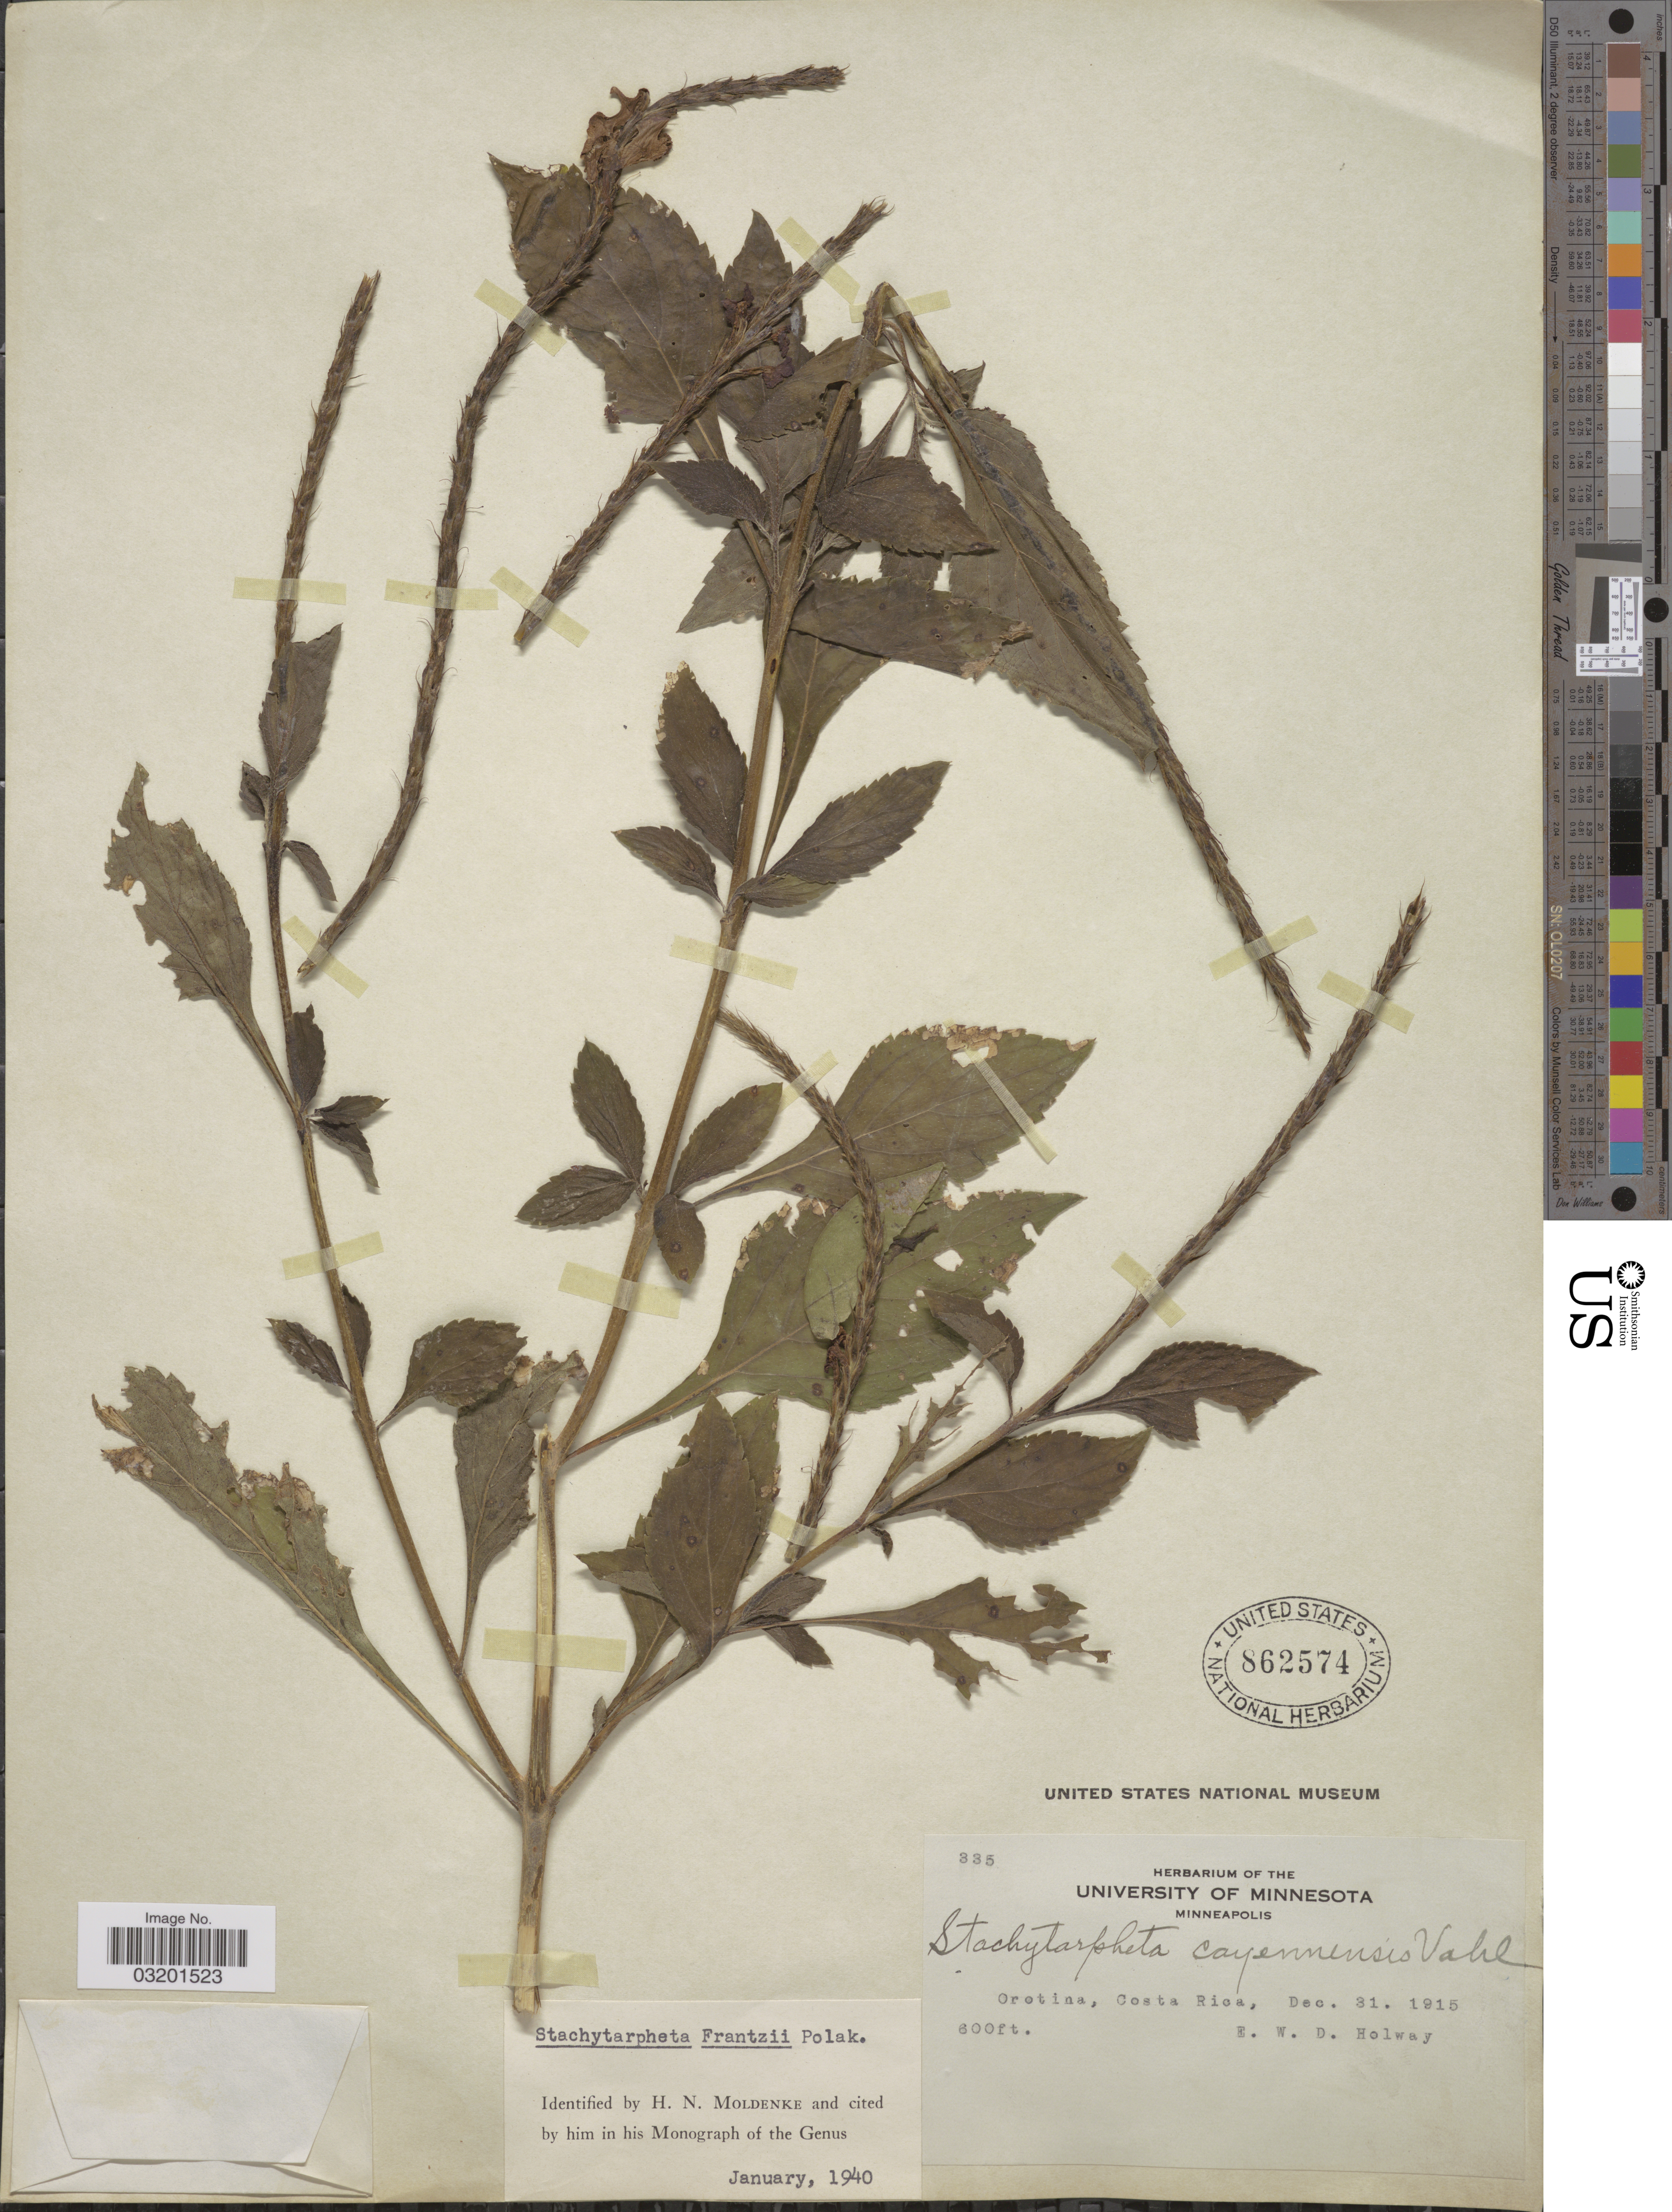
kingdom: Plantae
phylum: Tracheophyta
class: Magnoliopsida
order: Lamiales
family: Verbenaceae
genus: Stachytarpheta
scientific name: Stachytarpheta frantzii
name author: Pol.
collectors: E. W. D. Holway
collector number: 335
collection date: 1915-12-31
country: Costa Rica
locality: Orotina.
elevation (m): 183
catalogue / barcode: US 862574